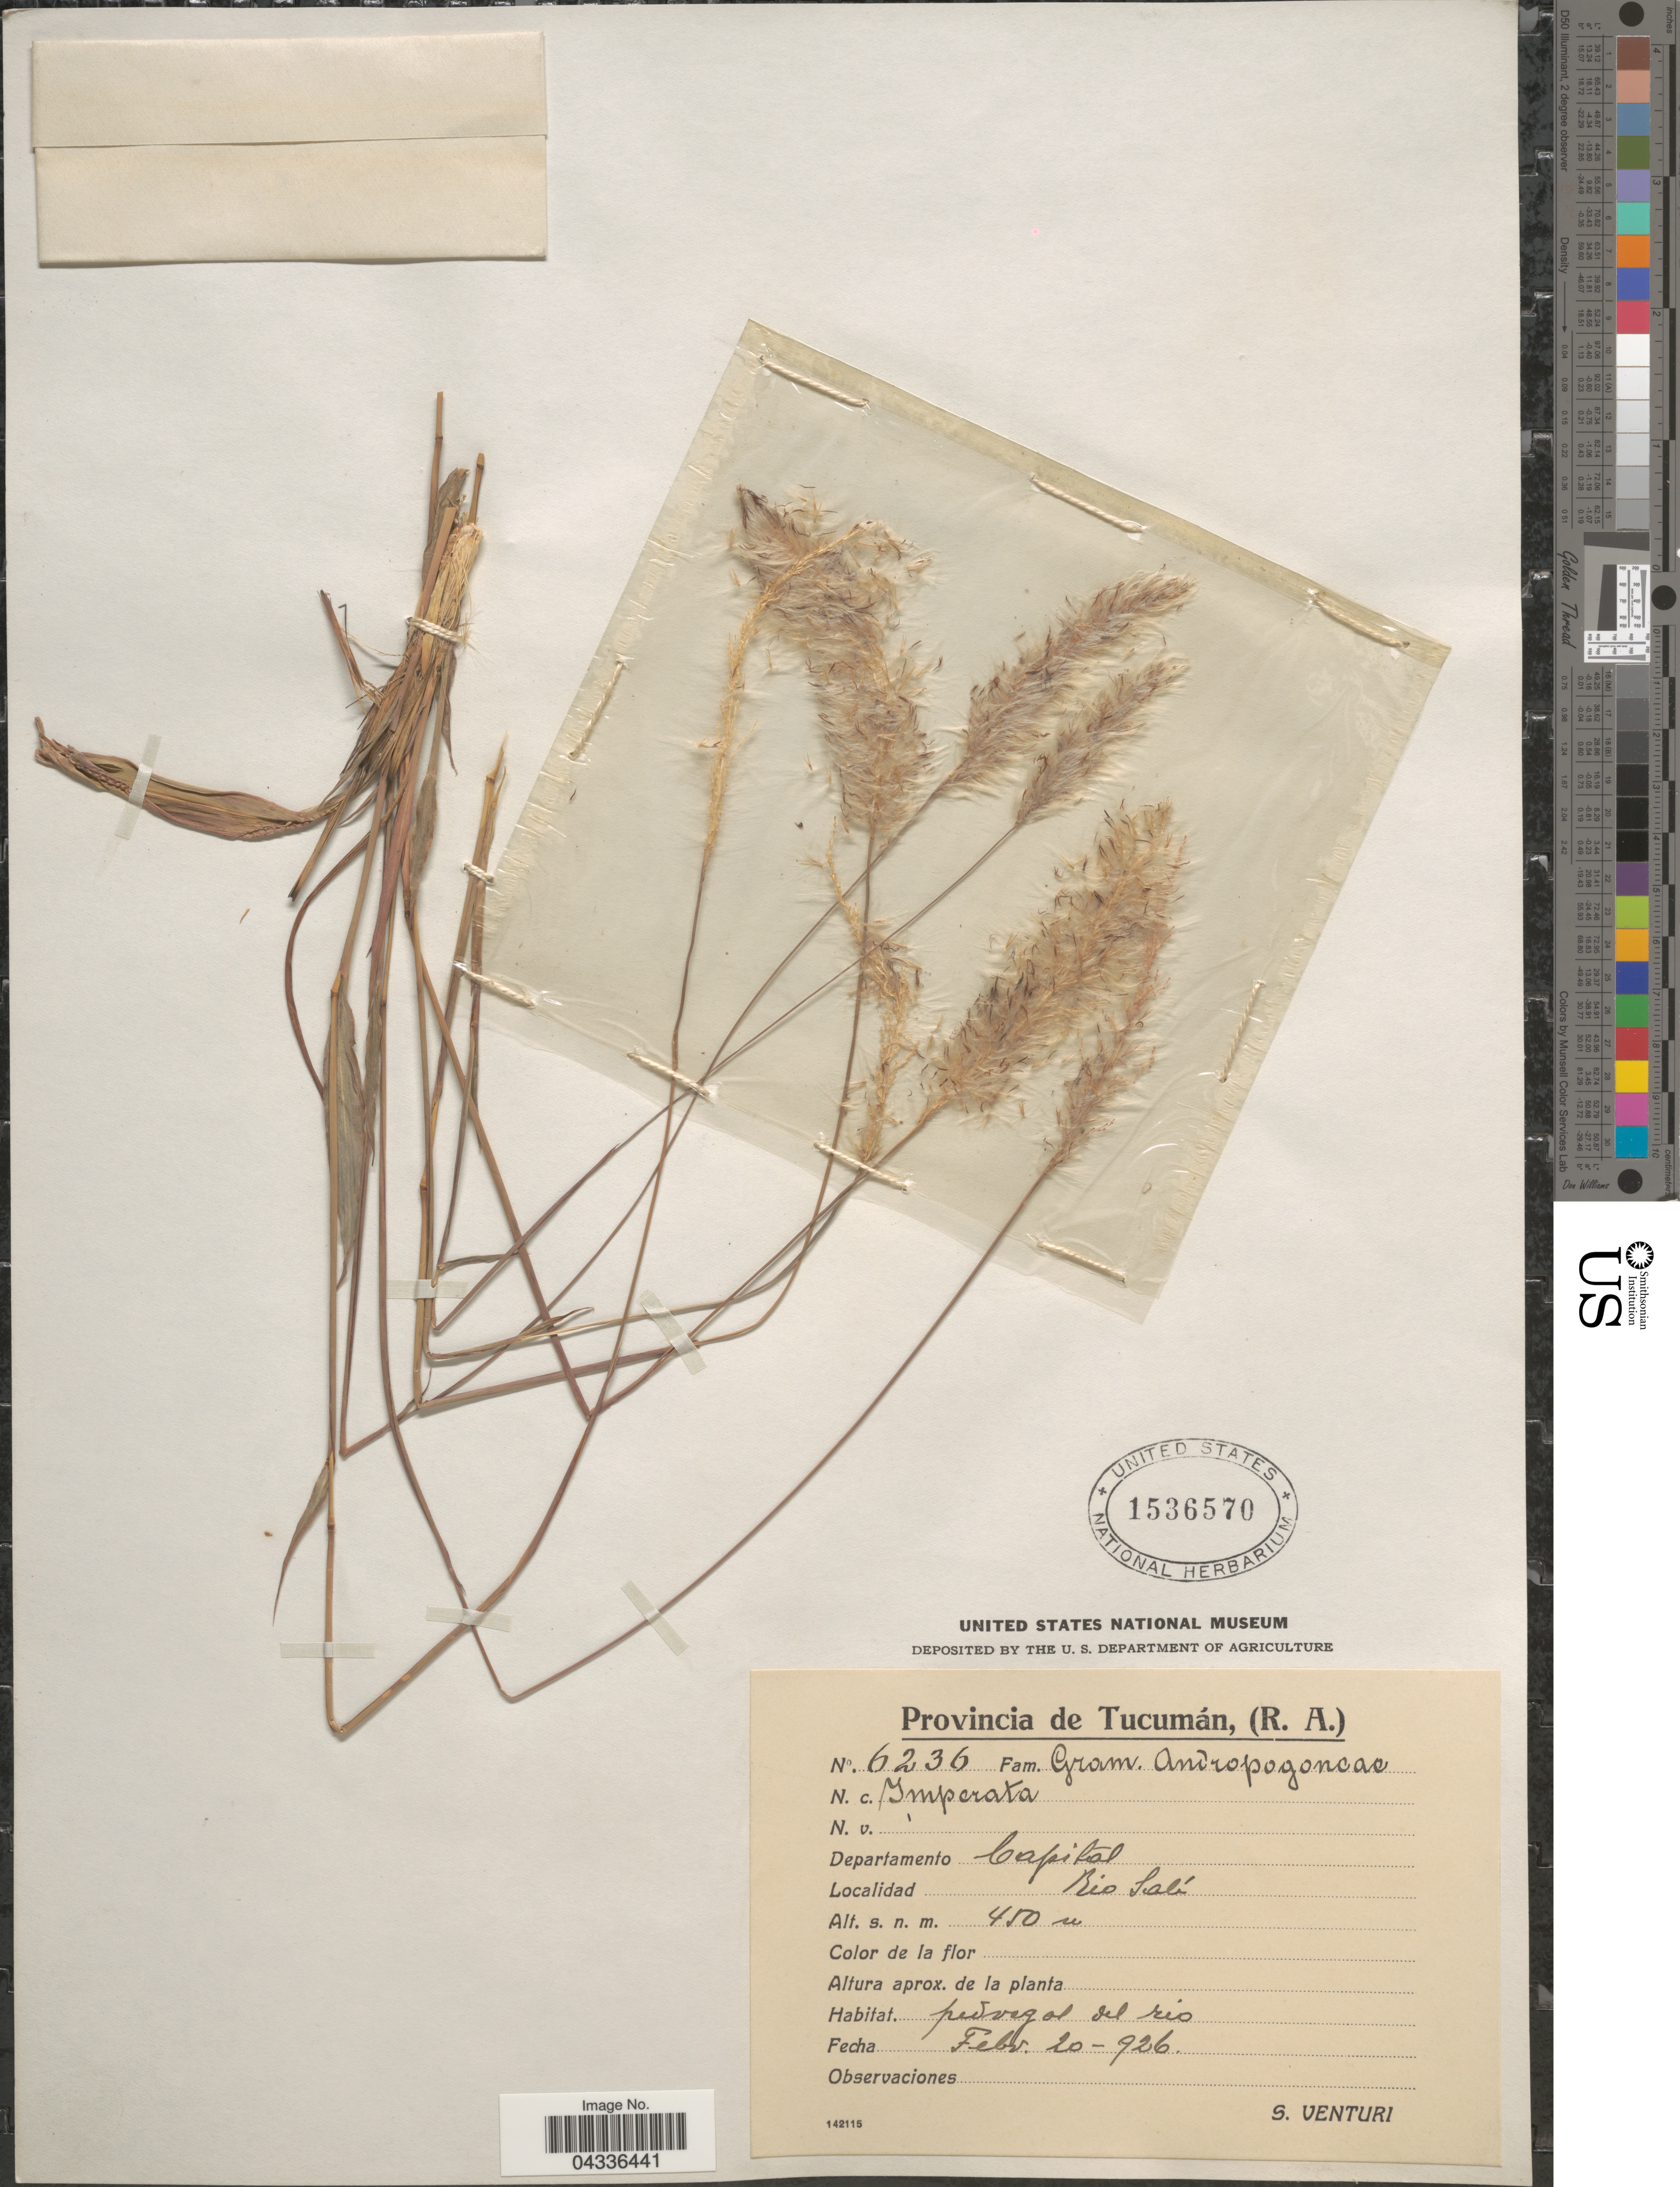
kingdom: Plantae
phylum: Tracheophyta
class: Liliopsida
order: Poales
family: Poaceae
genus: Imperata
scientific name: Imperata brasiliensis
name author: Trin.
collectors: S. Venturi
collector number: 6236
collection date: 1926-02-20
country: Argentina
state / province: Tucuman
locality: (R.A.) Departamento Capital. Rio Salí.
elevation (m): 450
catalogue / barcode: US 1536570